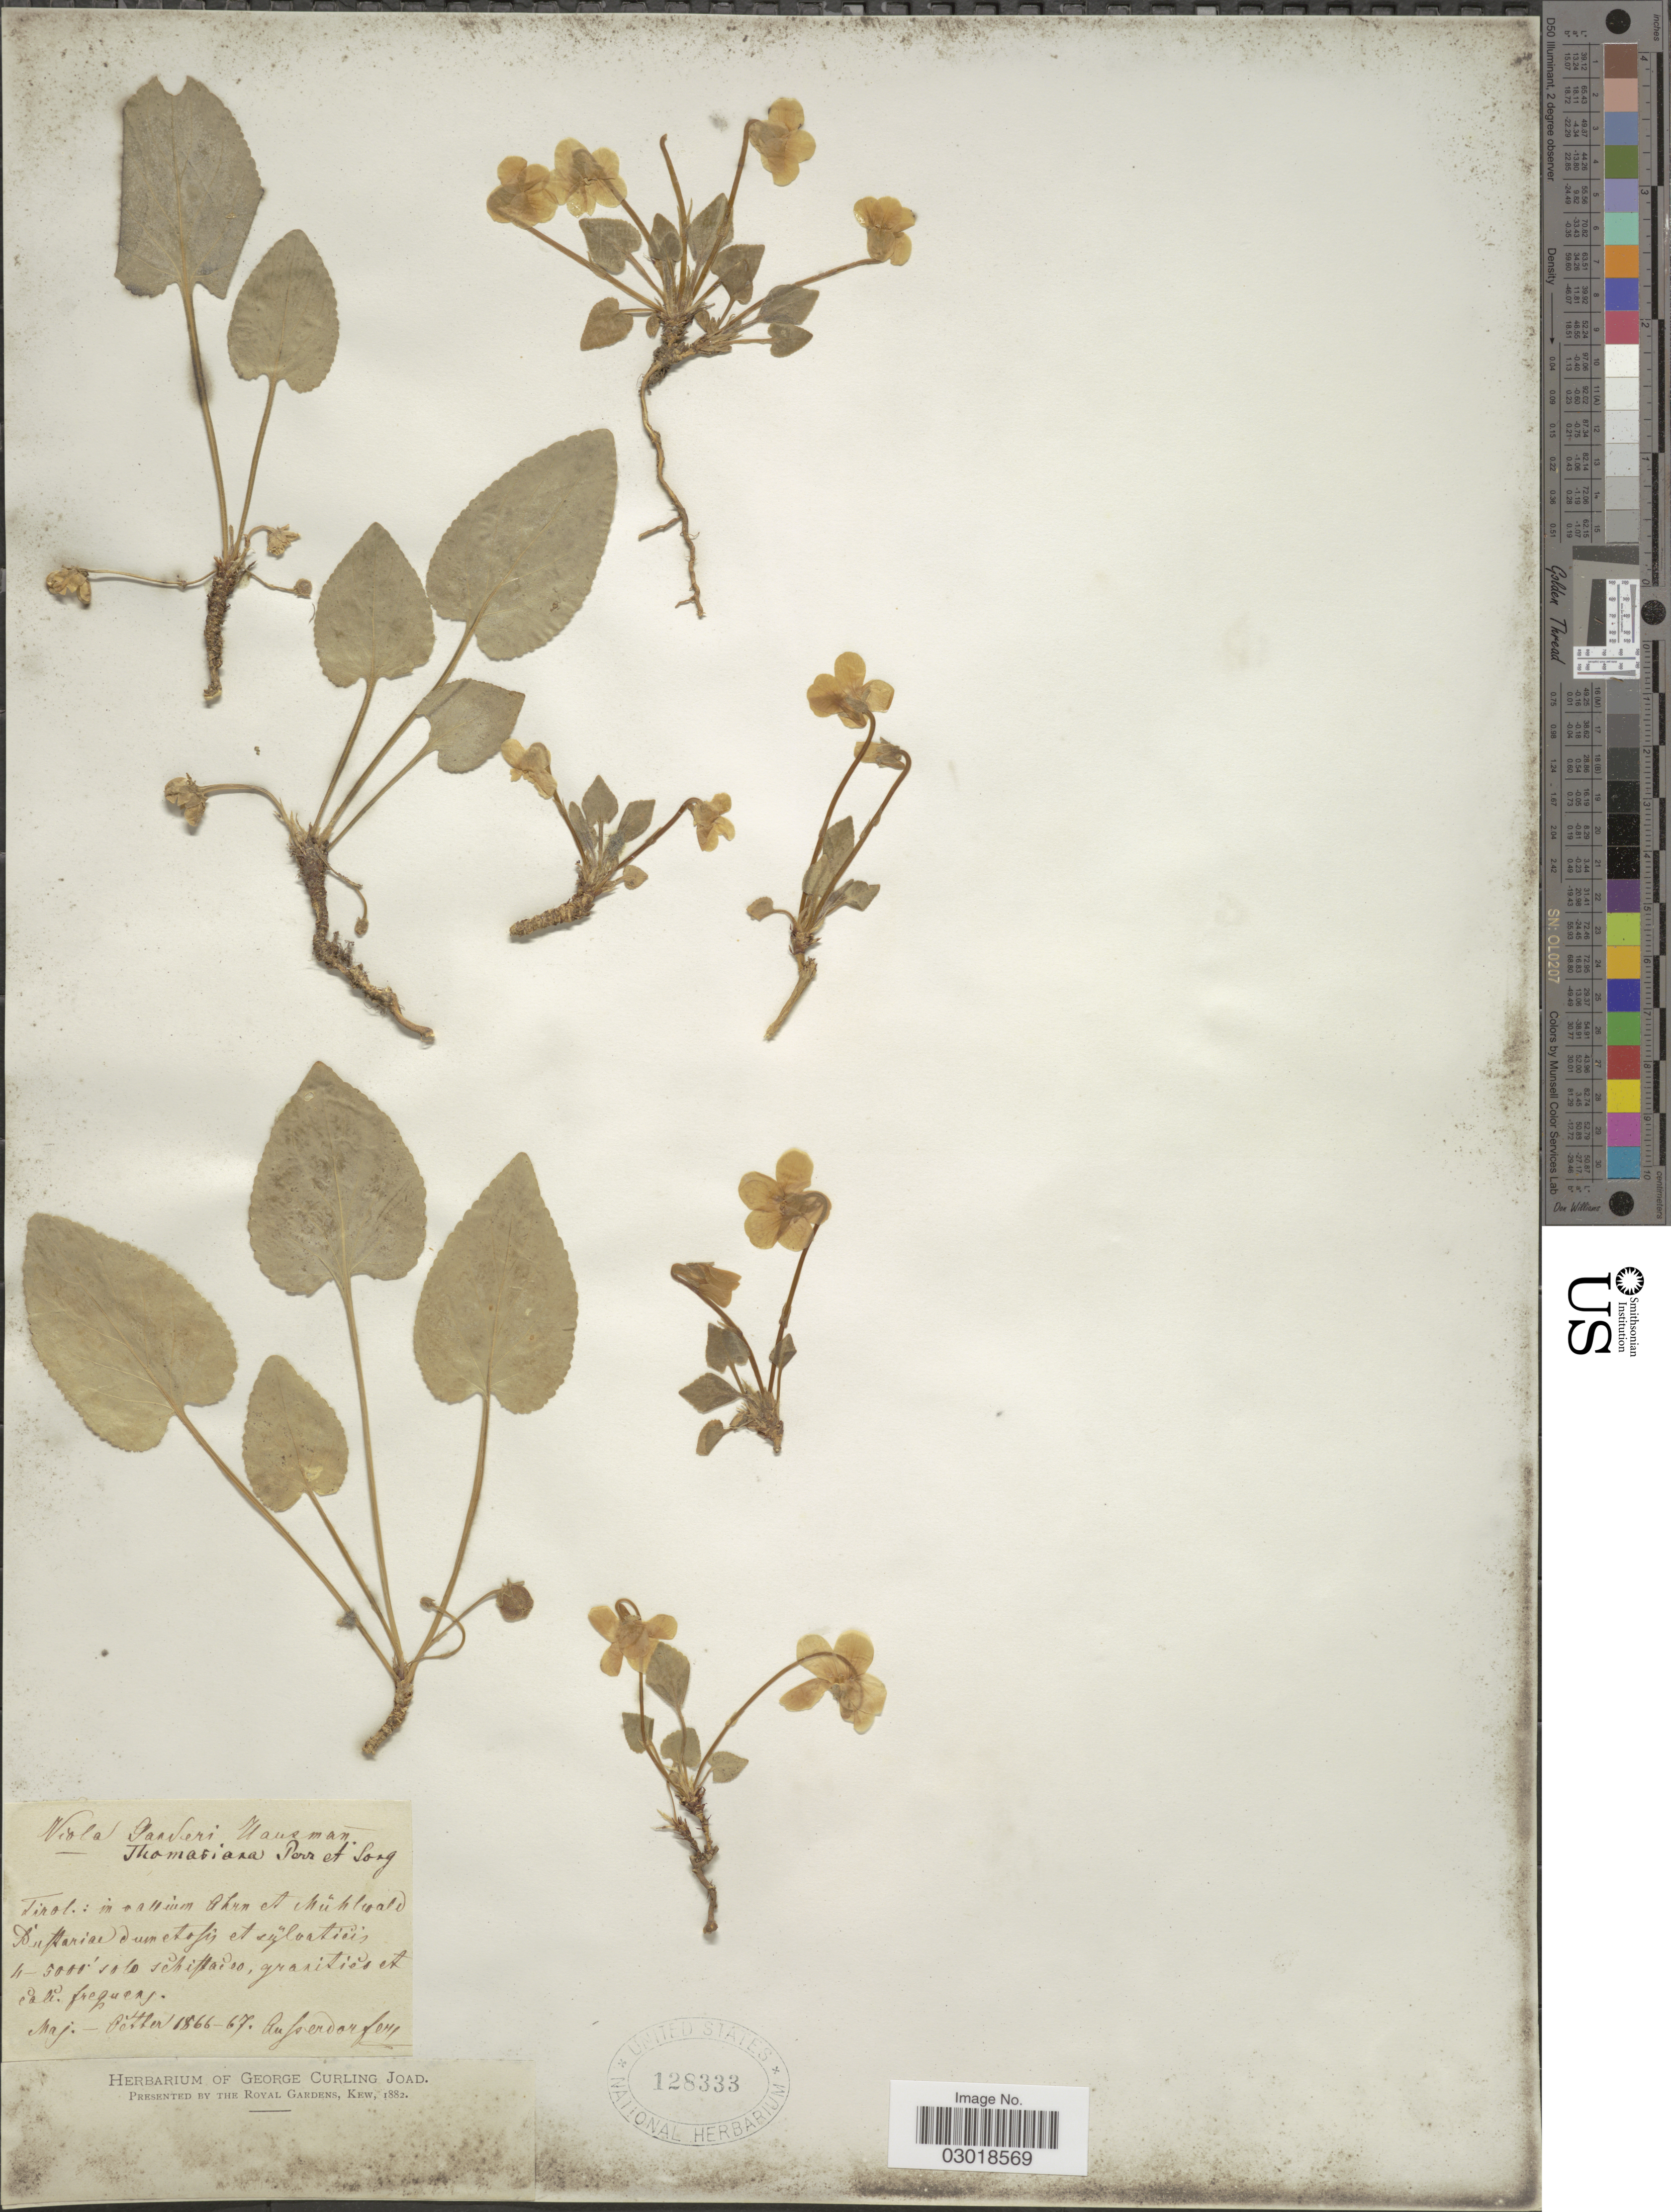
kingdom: Plantae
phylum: Tracheophyta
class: Magnoliopsida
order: Malpighiales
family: Violaceae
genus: Viola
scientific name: Viola ganderi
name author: Hausm. ex Nyman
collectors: Ausserdorfer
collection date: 1866-05/1867-05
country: Austria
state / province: Tirol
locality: In callium Ahrn et Muhlwald.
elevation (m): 1219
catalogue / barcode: US 128333